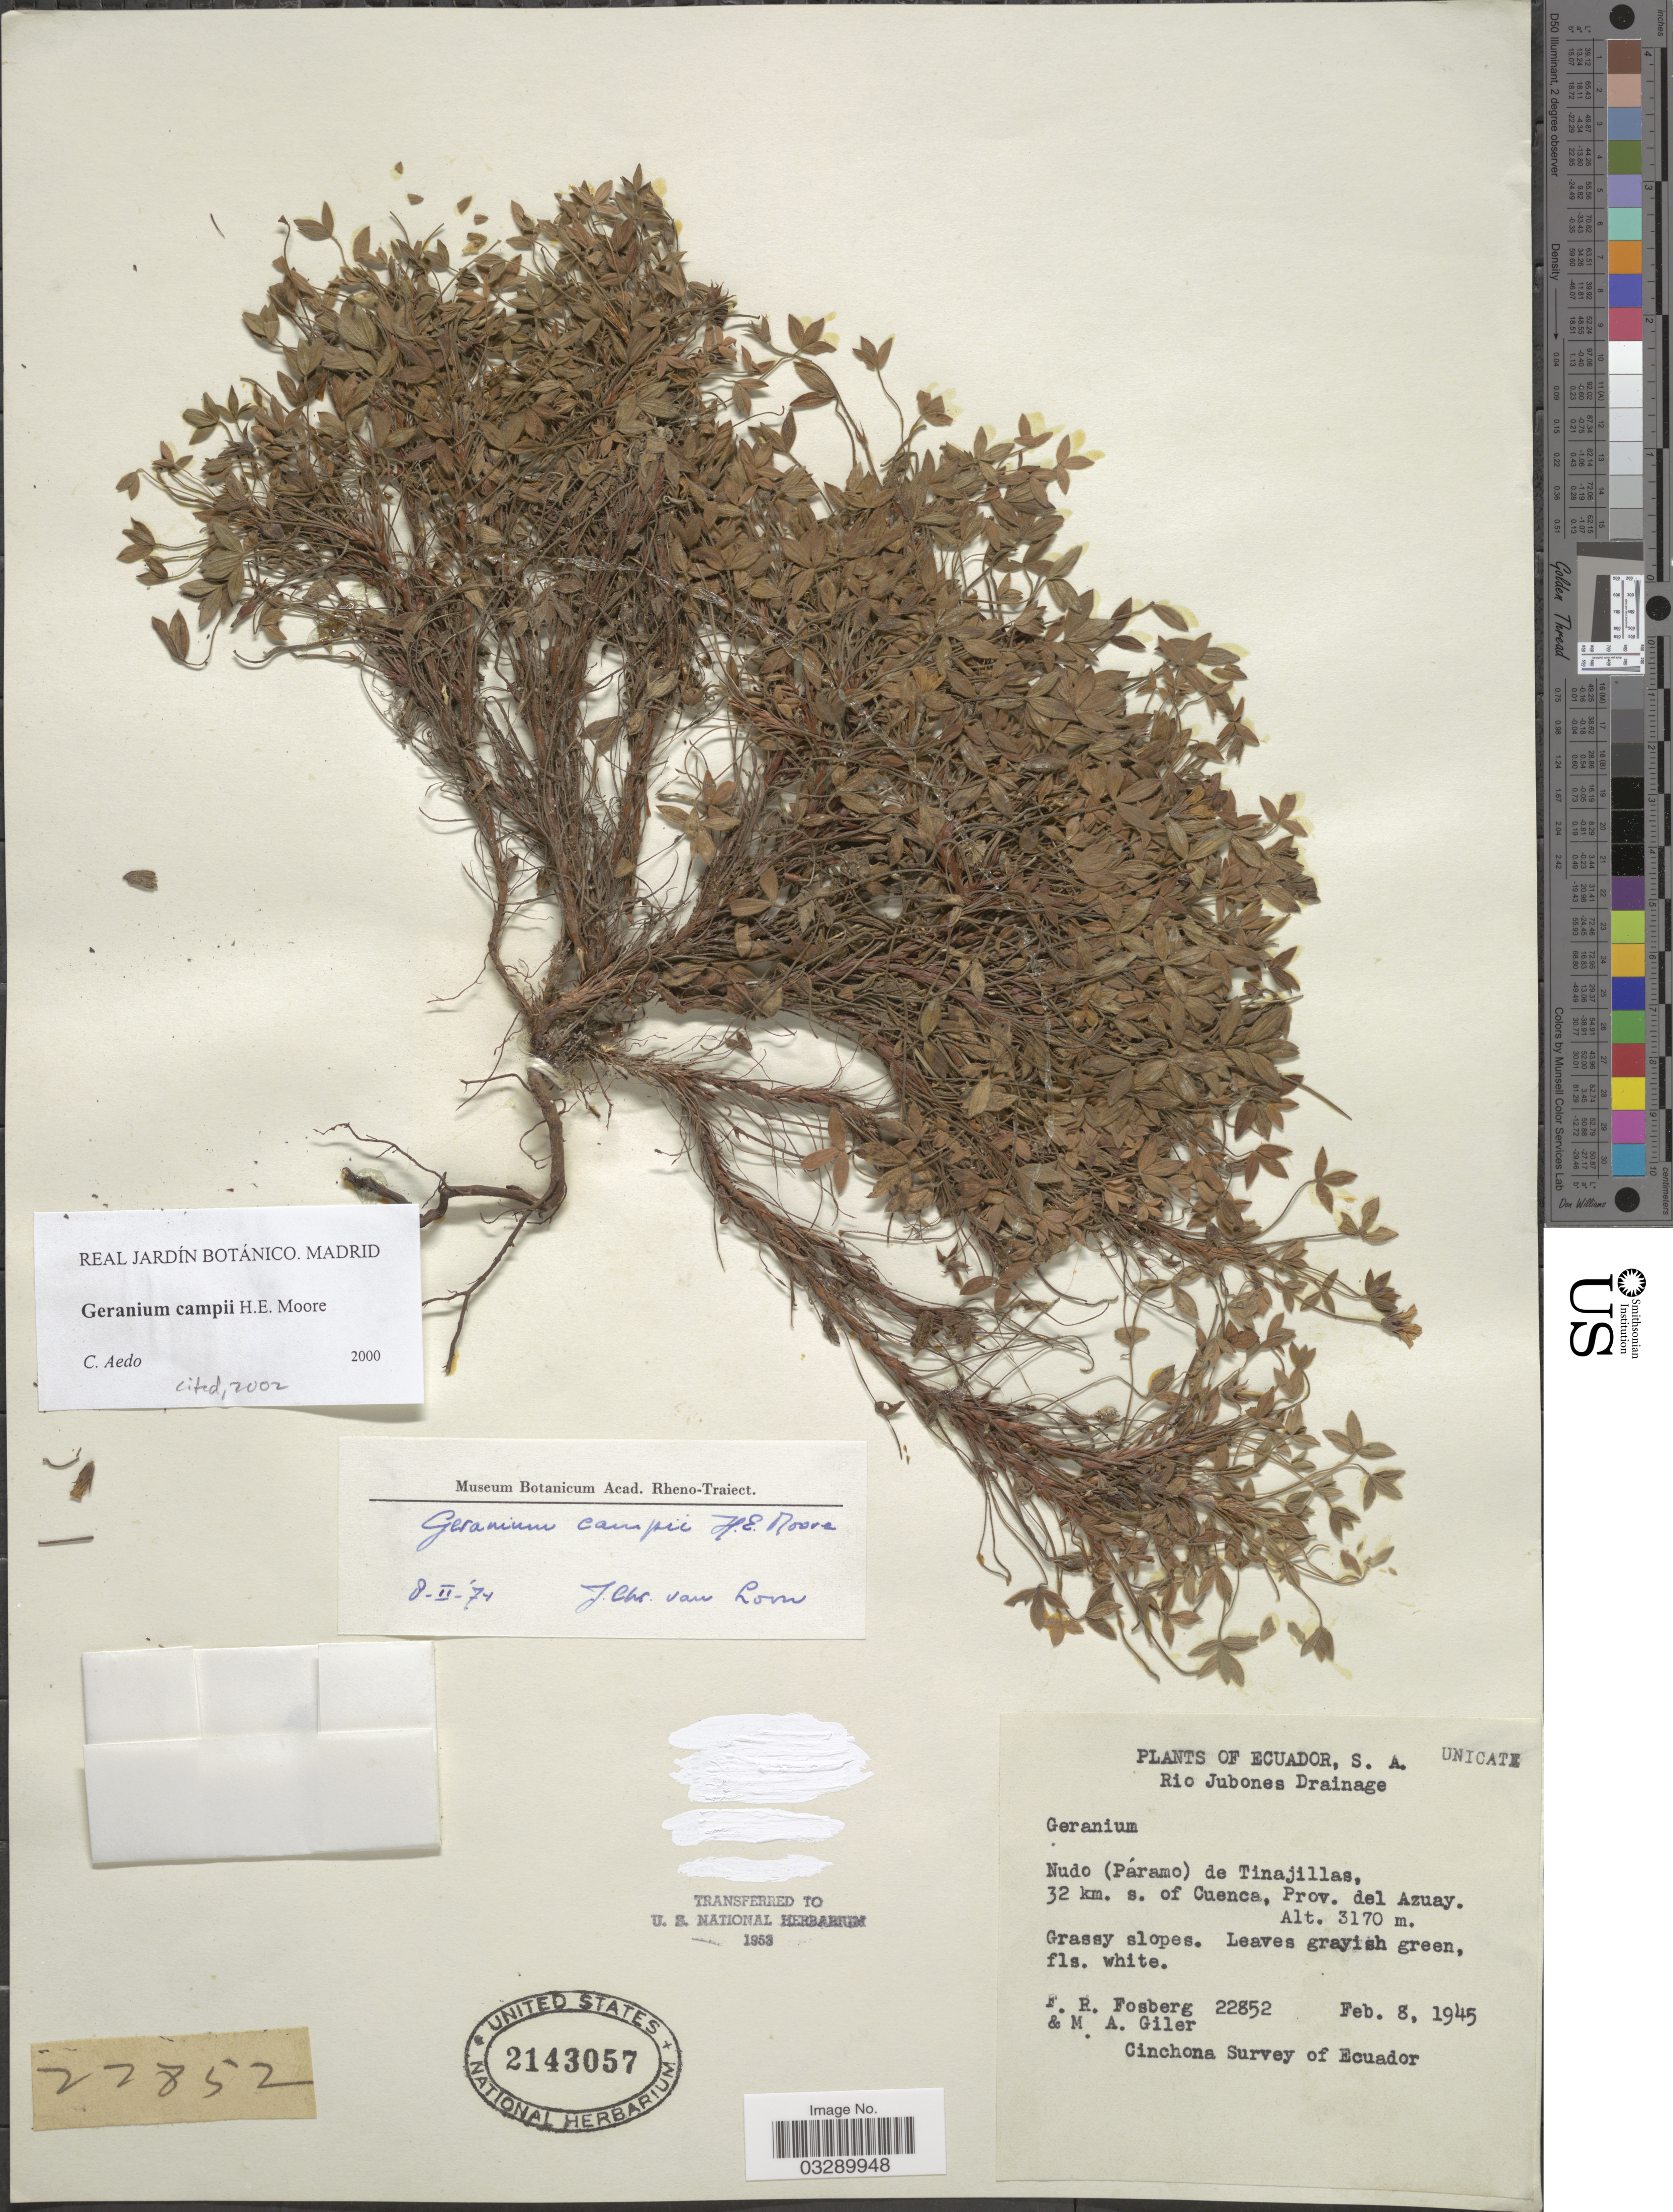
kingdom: Plantae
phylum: Tracheophyta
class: Magnoliopsida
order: Geraniales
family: Geraniaceae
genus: Geranium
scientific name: Geranium campii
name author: H.E. Moore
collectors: F. R. Fosberg & M. Giler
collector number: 22852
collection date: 1945-02-08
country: Ecuador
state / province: Azuay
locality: Rio Jubones Drainage. Nudo (Páramo) de Tinajillas, 32 km. s. of Cuenca.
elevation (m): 3170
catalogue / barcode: US 2143057